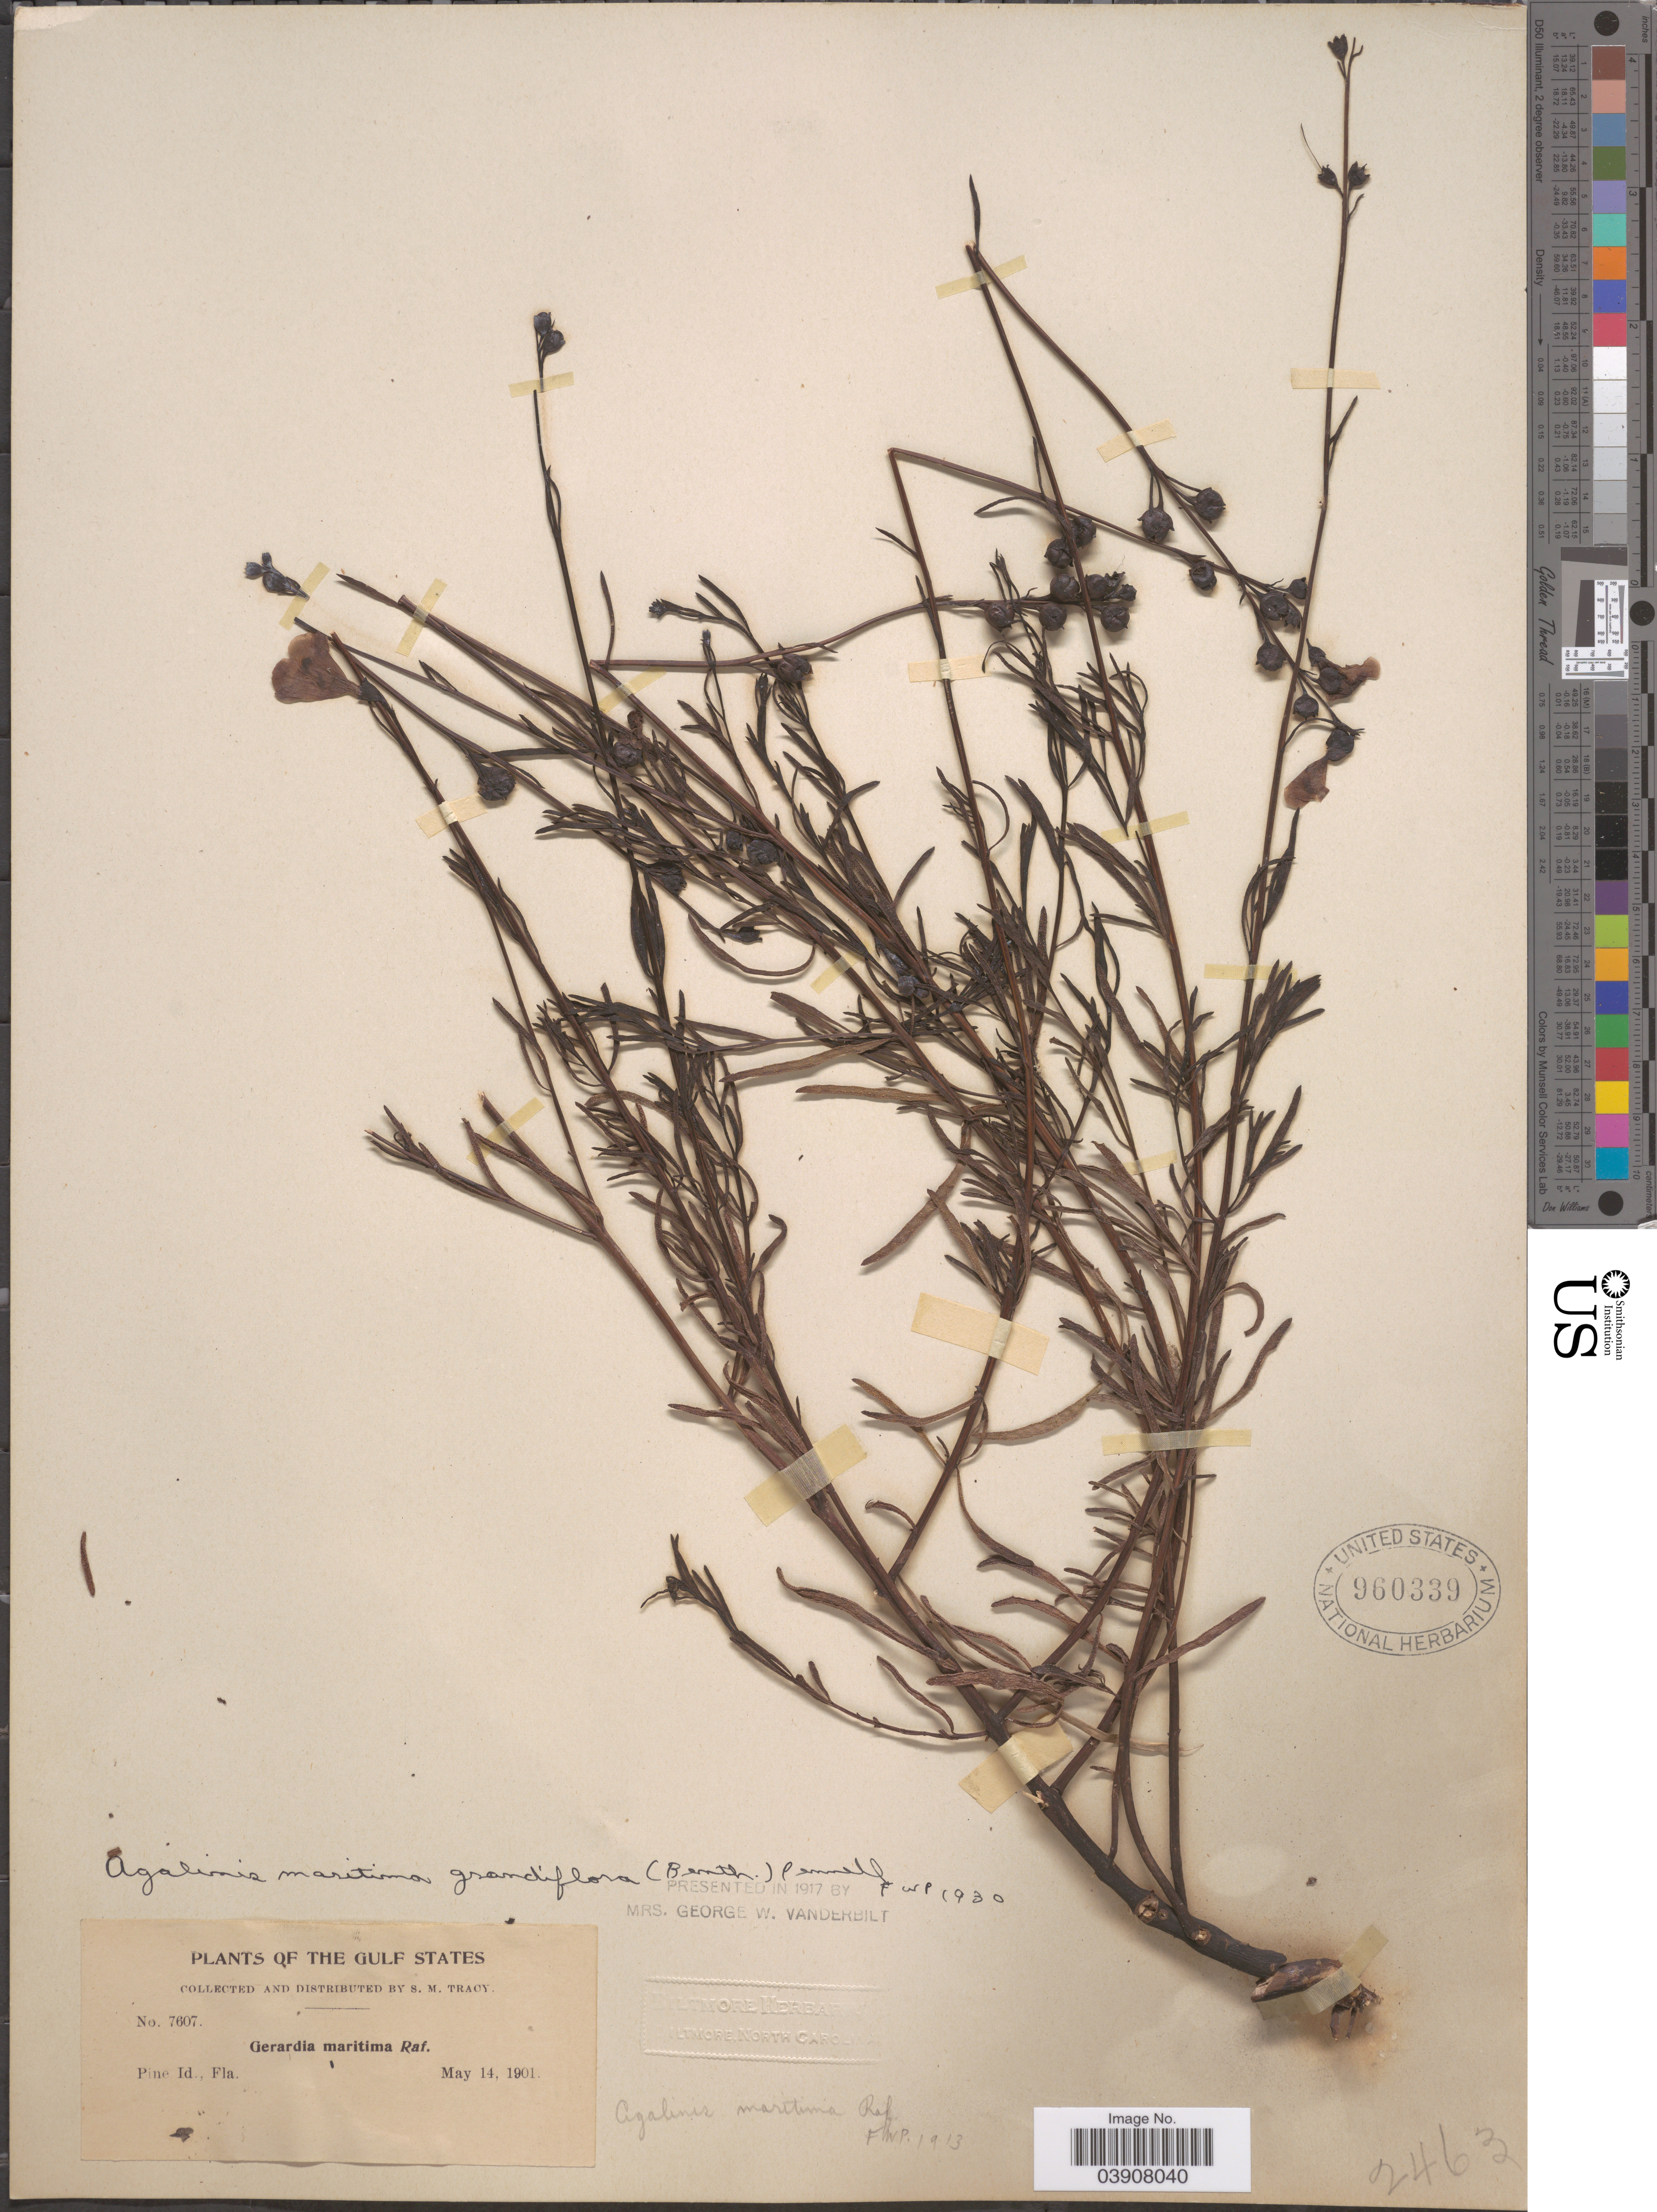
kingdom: Plantae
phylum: Tracheophyta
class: Magnoliopsida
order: Lamiales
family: Orobanchaceae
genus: Agalinis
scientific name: Agalinis maritima var. grandiflora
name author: (Benth.) Pennell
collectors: S. M. Tracy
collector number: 7607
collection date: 1901-05-14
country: United States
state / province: Florida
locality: The Gulf States. Pine Id.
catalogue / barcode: US 960339